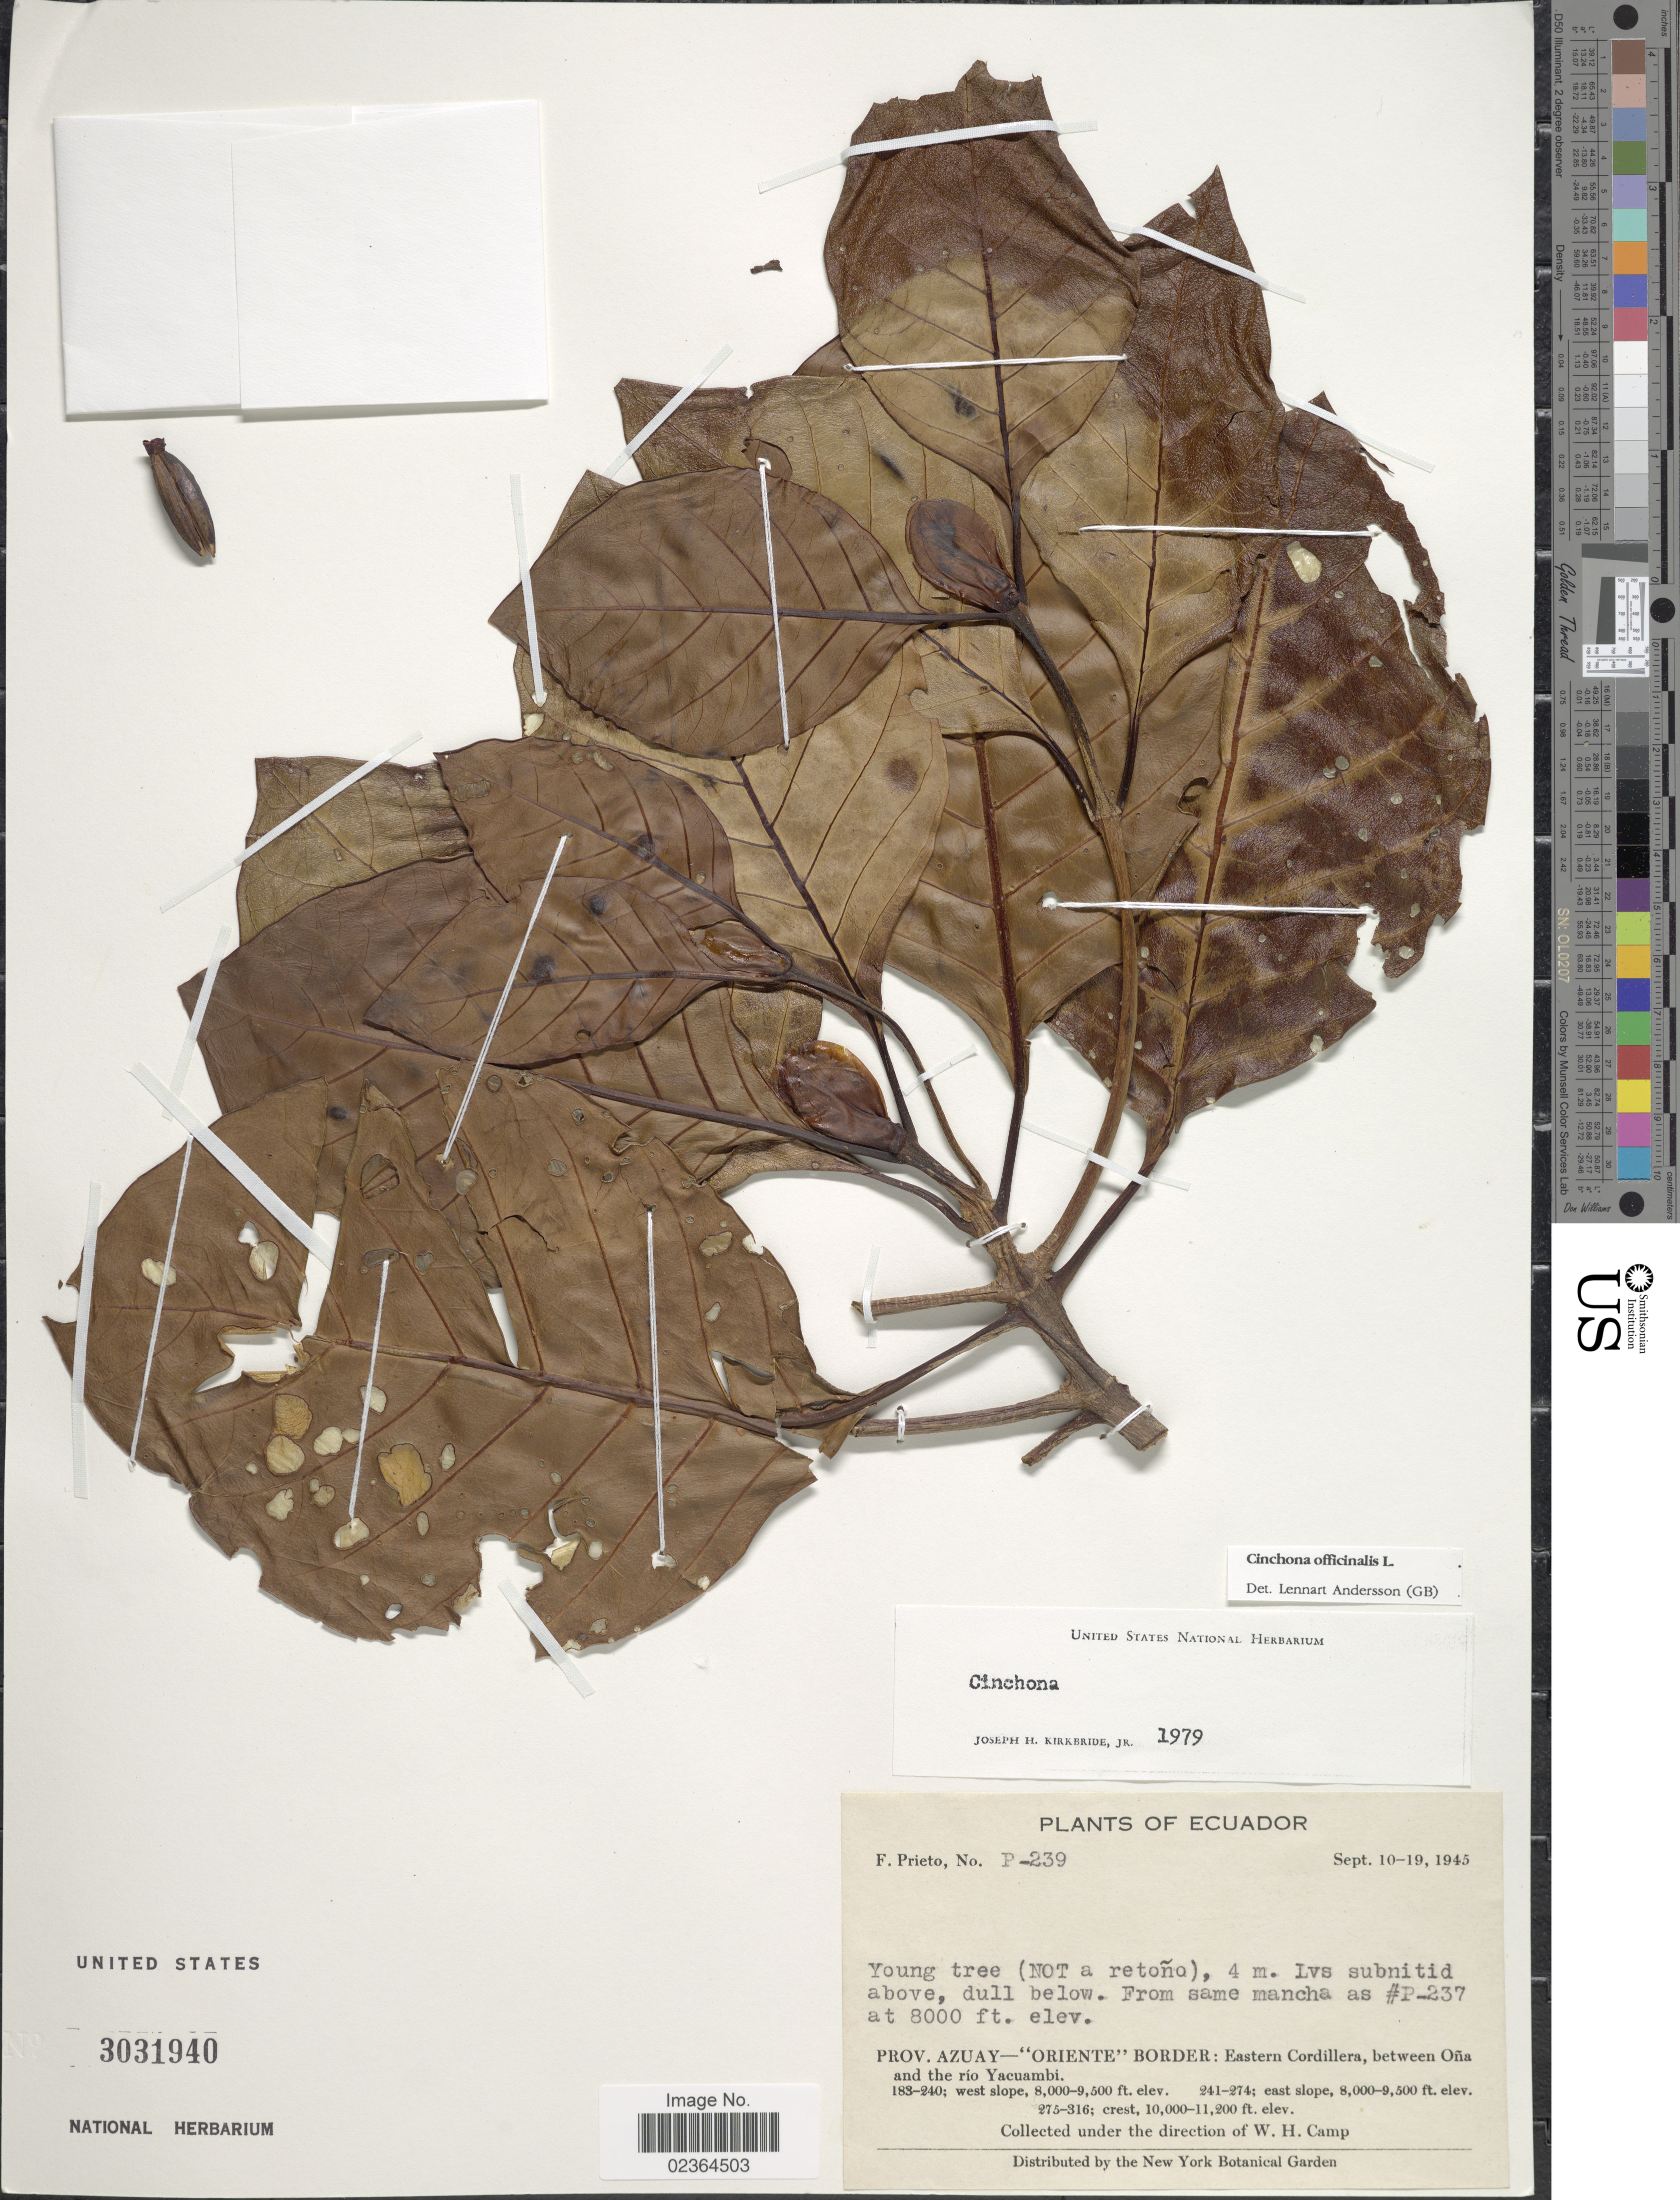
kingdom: Plantae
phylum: Tracheophyta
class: Magnoliopsida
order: Gentianales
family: Rubiaceae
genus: Cinchona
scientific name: Cinchona officinalis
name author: L.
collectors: F. Prieto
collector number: P-239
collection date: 1945-09-10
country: Ecuador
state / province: Azuay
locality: Prov. Azuay Oriente Border: Eastern Cordillera, between Ona and the rio Yacuambi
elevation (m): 2438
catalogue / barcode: US 3031940